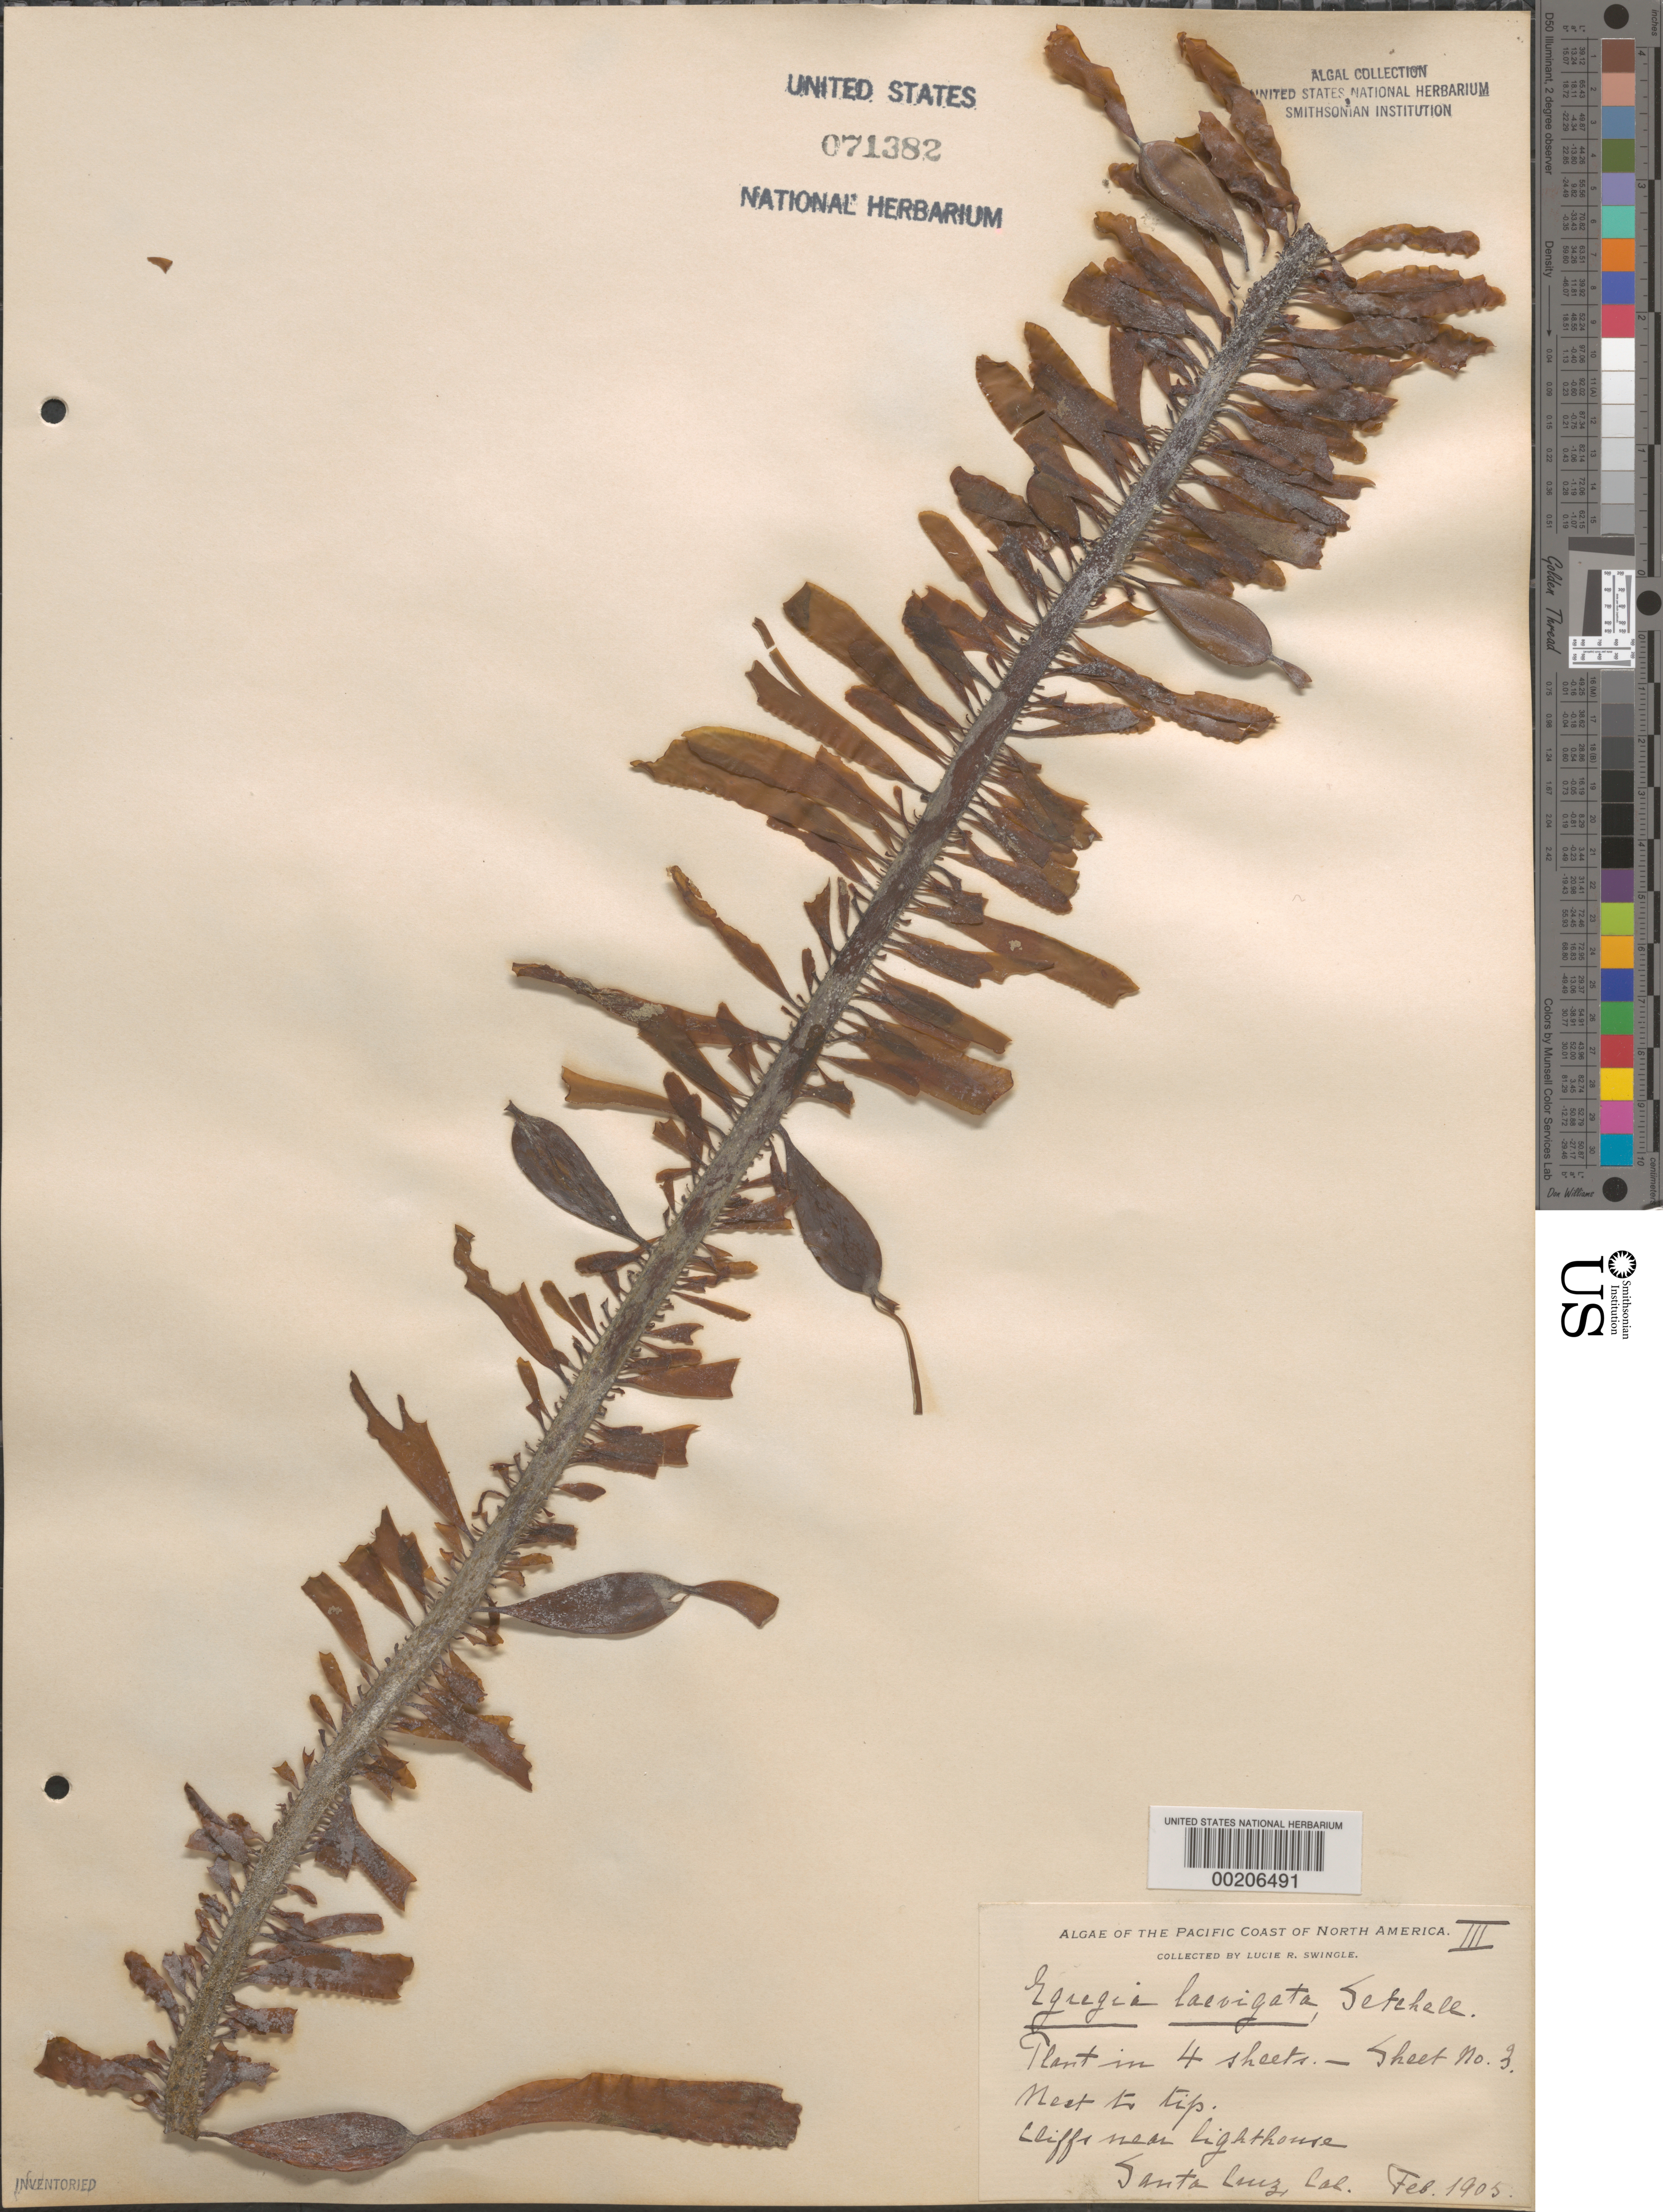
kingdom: Chromista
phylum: Ochrophyta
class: Phaeophyceae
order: Laminariales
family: Lessoniaceae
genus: Egregia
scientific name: Egregia menziesii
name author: (Turner) Aresch.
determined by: Algae name updating Project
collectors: L. Swingle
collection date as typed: Feb 1905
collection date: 1905-02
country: United States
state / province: California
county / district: Santa Cruz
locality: Santa Cruz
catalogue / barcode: US 71382